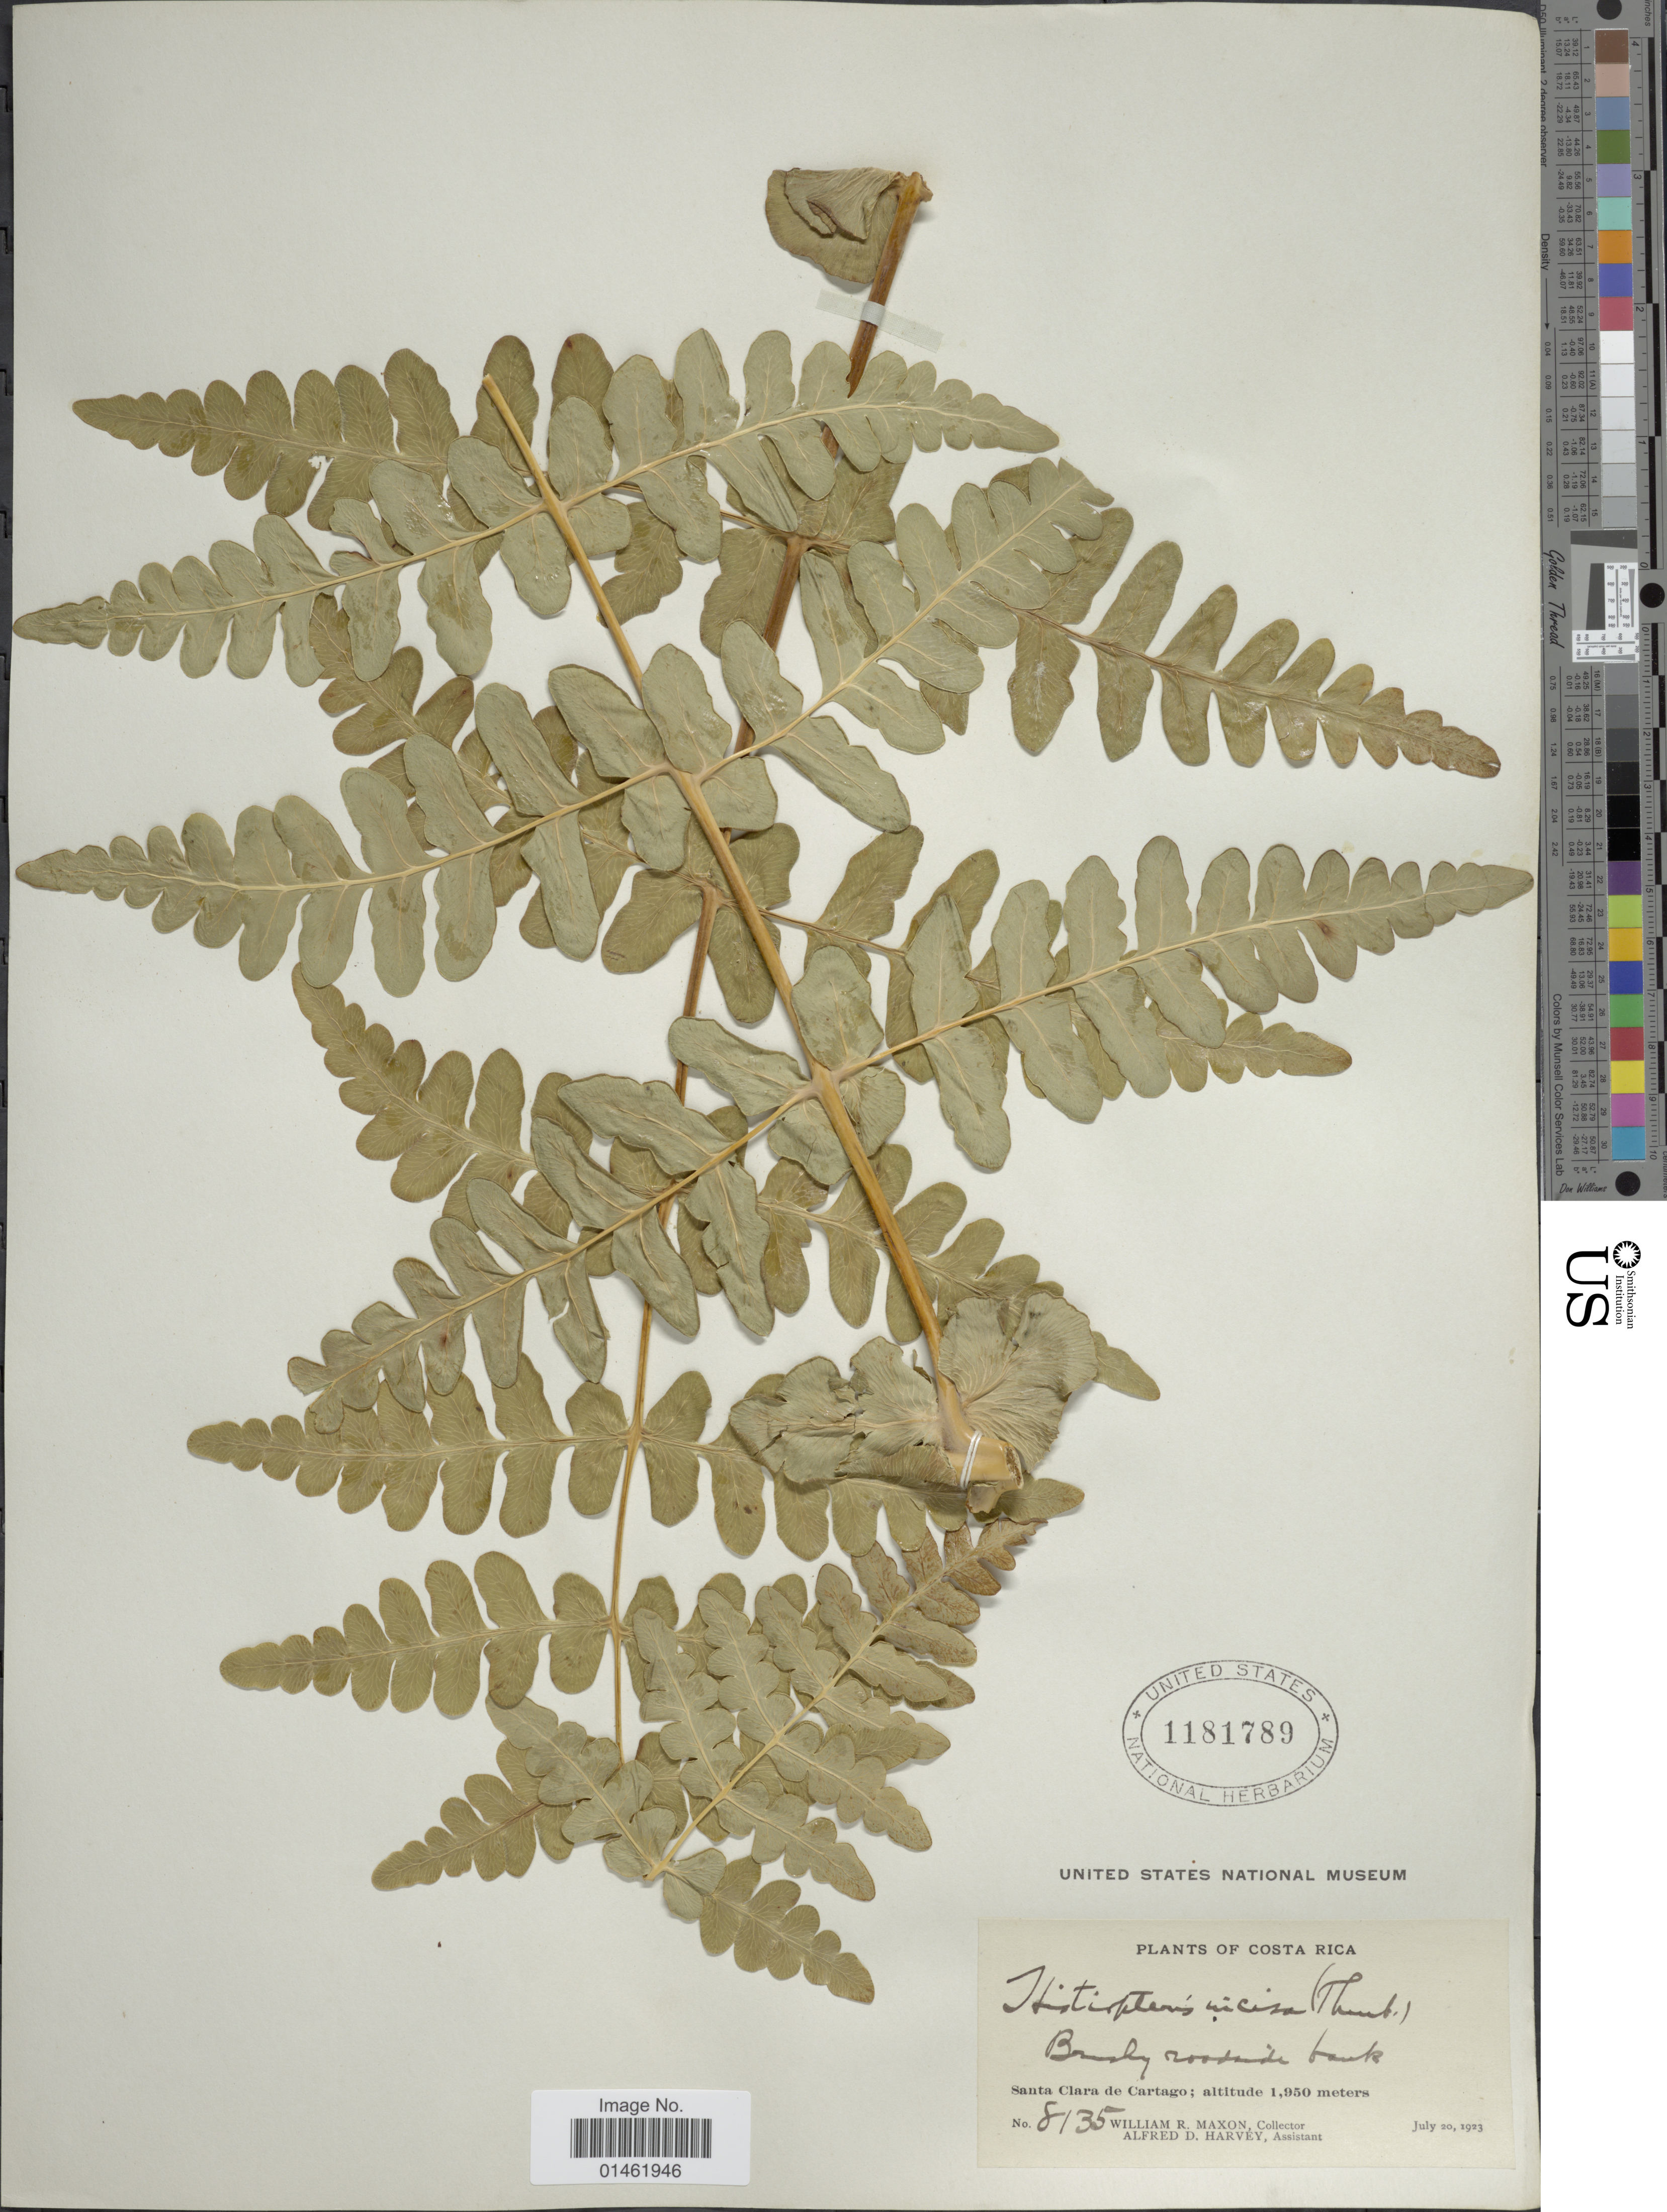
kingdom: Plantae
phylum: Tracheophyta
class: Polypodiopsida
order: Polypodiales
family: Dennstaedtiaceae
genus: Histiopteris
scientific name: Histiopteris incisa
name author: (Thunb.) J. Sm.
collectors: W. R. Maxon & A. D. Harvey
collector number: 8135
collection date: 1923-07-20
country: Costa Rica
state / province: Cartago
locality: Santa Clara de Cartago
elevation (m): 1950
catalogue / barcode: US 1181789